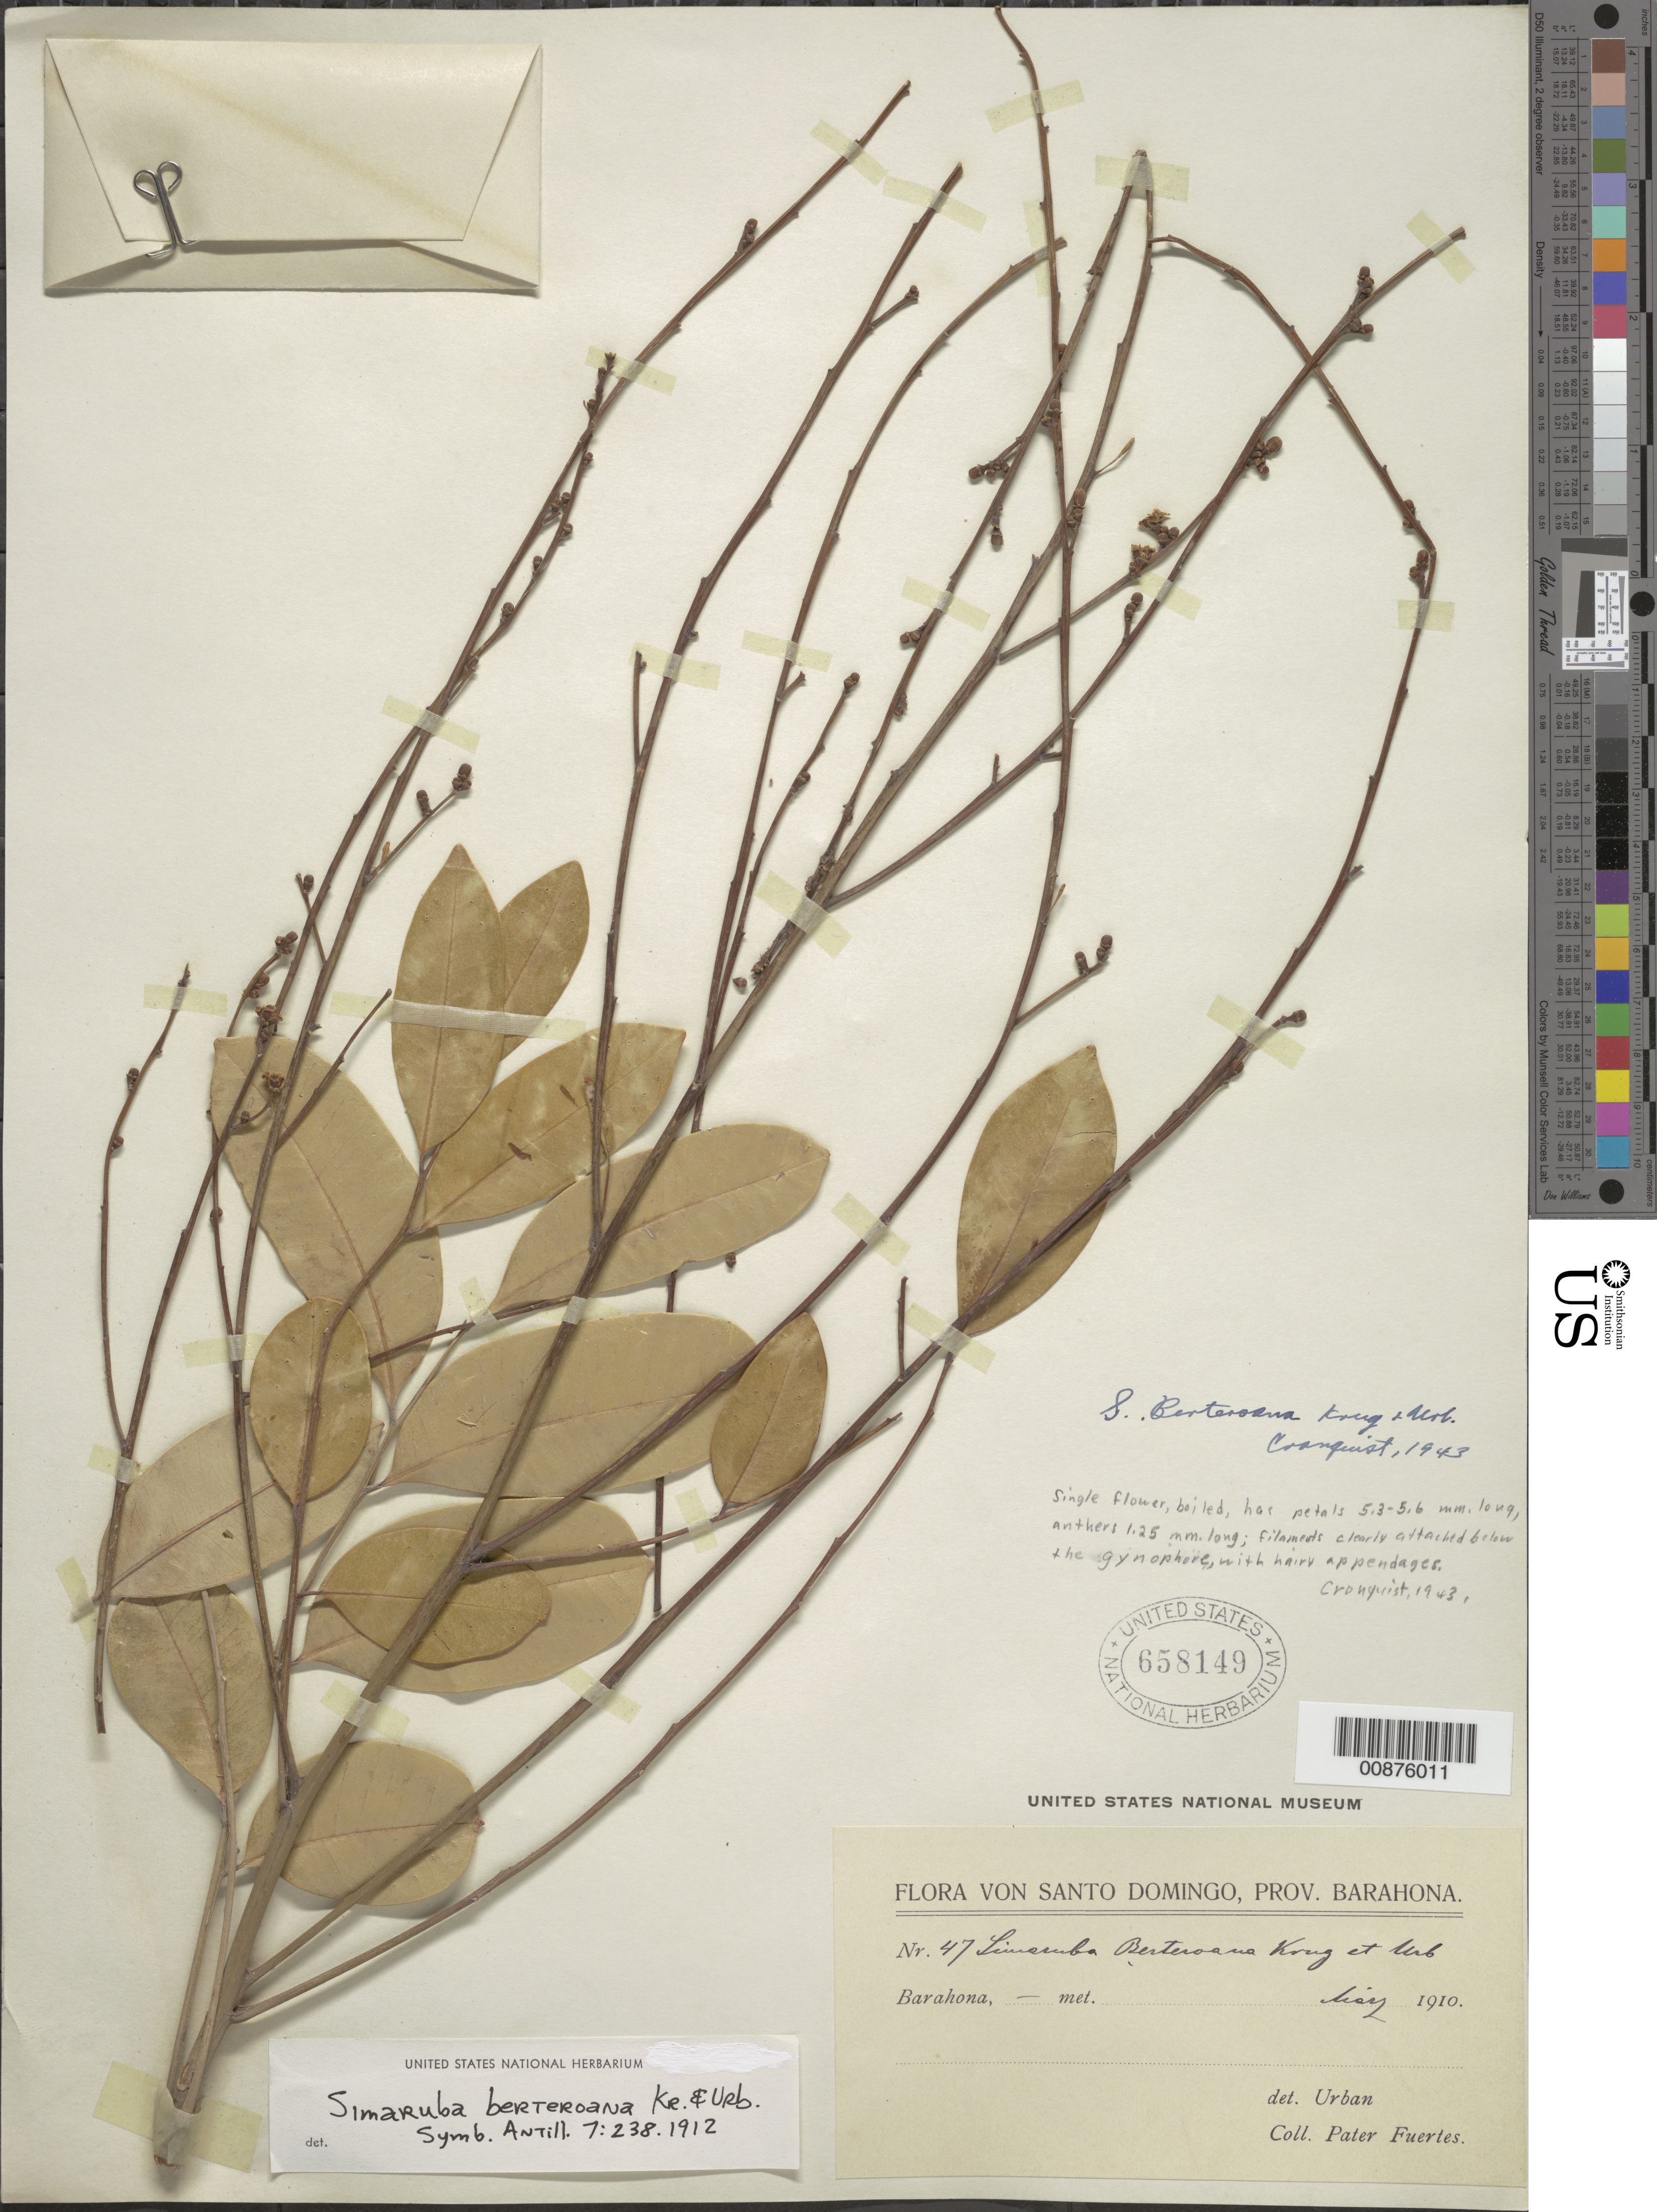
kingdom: Plantae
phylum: Tracheophyta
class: Magnoliopsida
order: Sapindales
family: Simaroubaceae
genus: Simarouba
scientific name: Simarouba berteroana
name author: Krug & Urb.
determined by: Cronquist, A. J.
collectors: M. D. Fuertes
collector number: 47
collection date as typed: May 1910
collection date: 1910-05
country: Dominican Republic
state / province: Barahona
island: Hispaniola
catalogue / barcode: US 658149